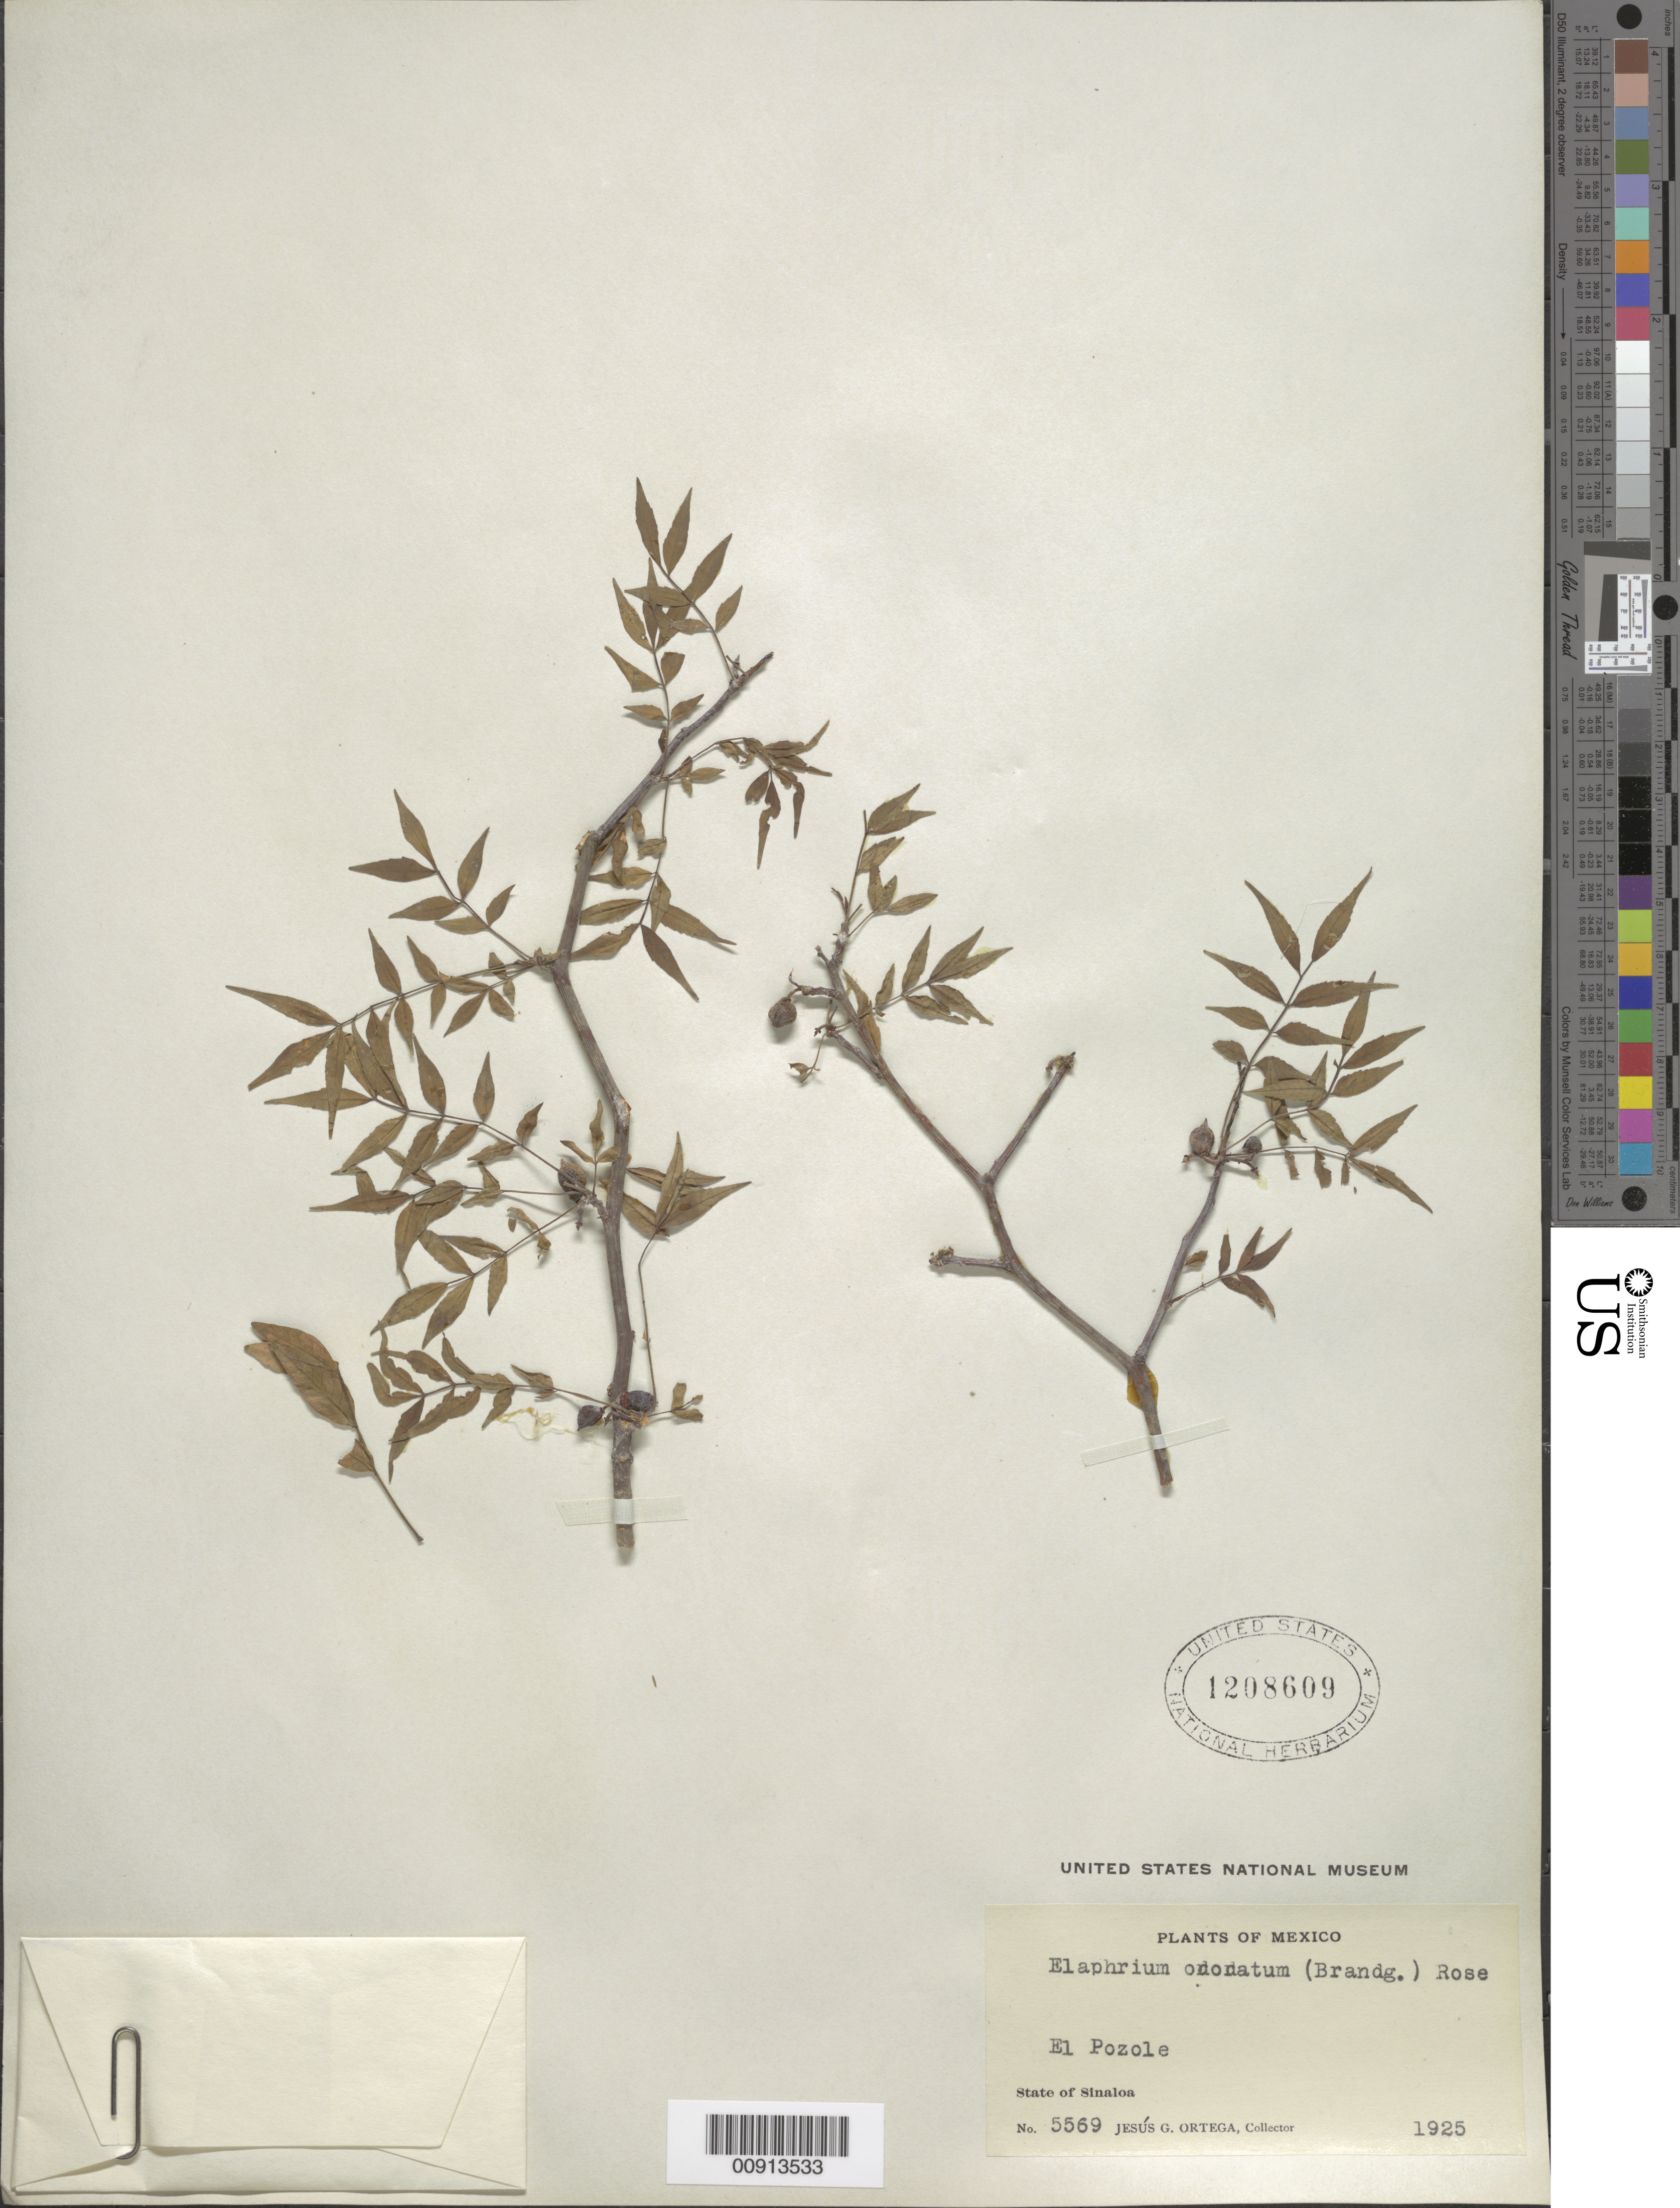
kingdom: Plantae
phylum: Tracheophyta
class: Magnoliopsida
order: Sapindales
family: Burseraceae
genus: Bursera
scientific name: Bursera fagaroides var. elongata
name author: (Kunth) Engl.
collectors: J. Ortega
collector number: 5569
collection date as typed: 1925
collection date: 1925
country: Mexico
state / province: Sinaloa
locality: El Pozole, State of Sinaloa.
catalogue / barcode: US 1208609